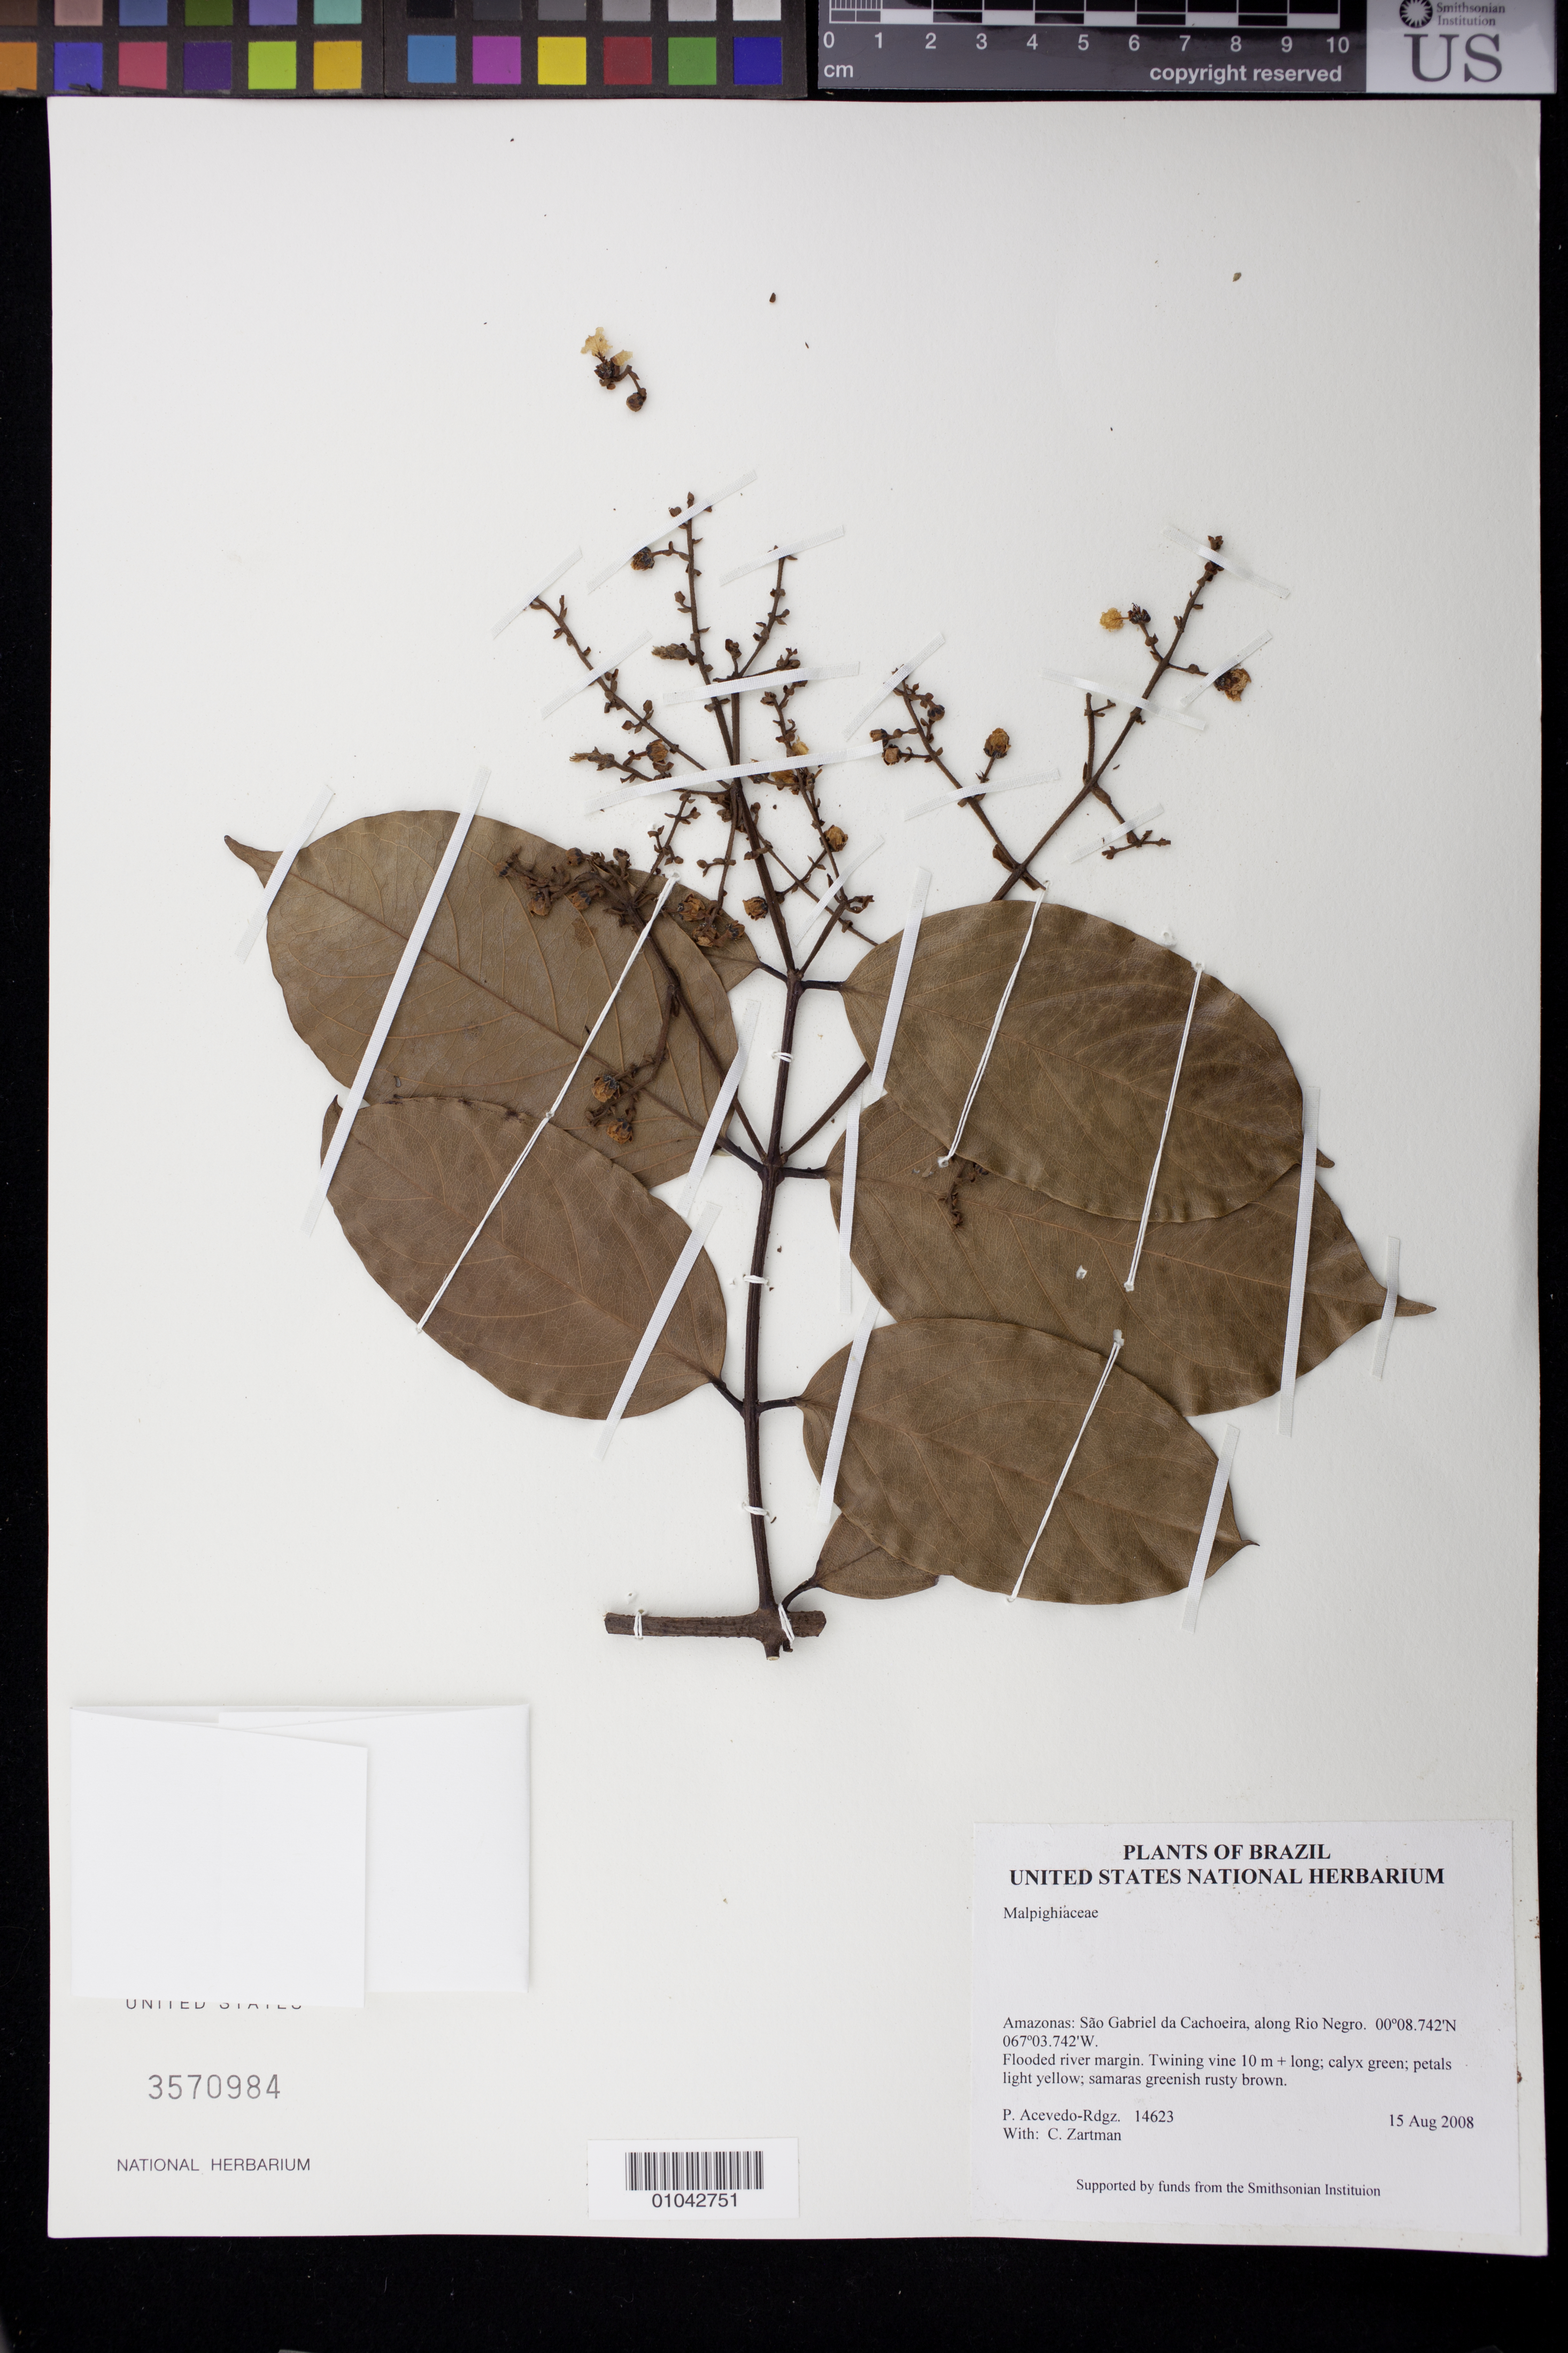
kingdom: Plantae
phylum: Tracheophyta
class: Magnoliopsida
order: Malpighiales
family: Malpighiaceae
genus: Heteropterys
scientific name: Heteropterys orinocensis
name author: (Kunth) A. Juss.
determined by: Ramos, J. F.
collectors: P. Acevedo-Rodr. & C. Zartman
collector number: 14623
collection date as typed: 15 Aug 2008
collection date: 2008-08-15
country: Brazil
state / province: Amazonas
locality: Amazonas: São Gabriel da Cachoeira, along Rio Negro.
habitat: Flooded river margin.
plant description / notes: NY, MO, K, F, GH, US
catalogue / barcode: US 3570984